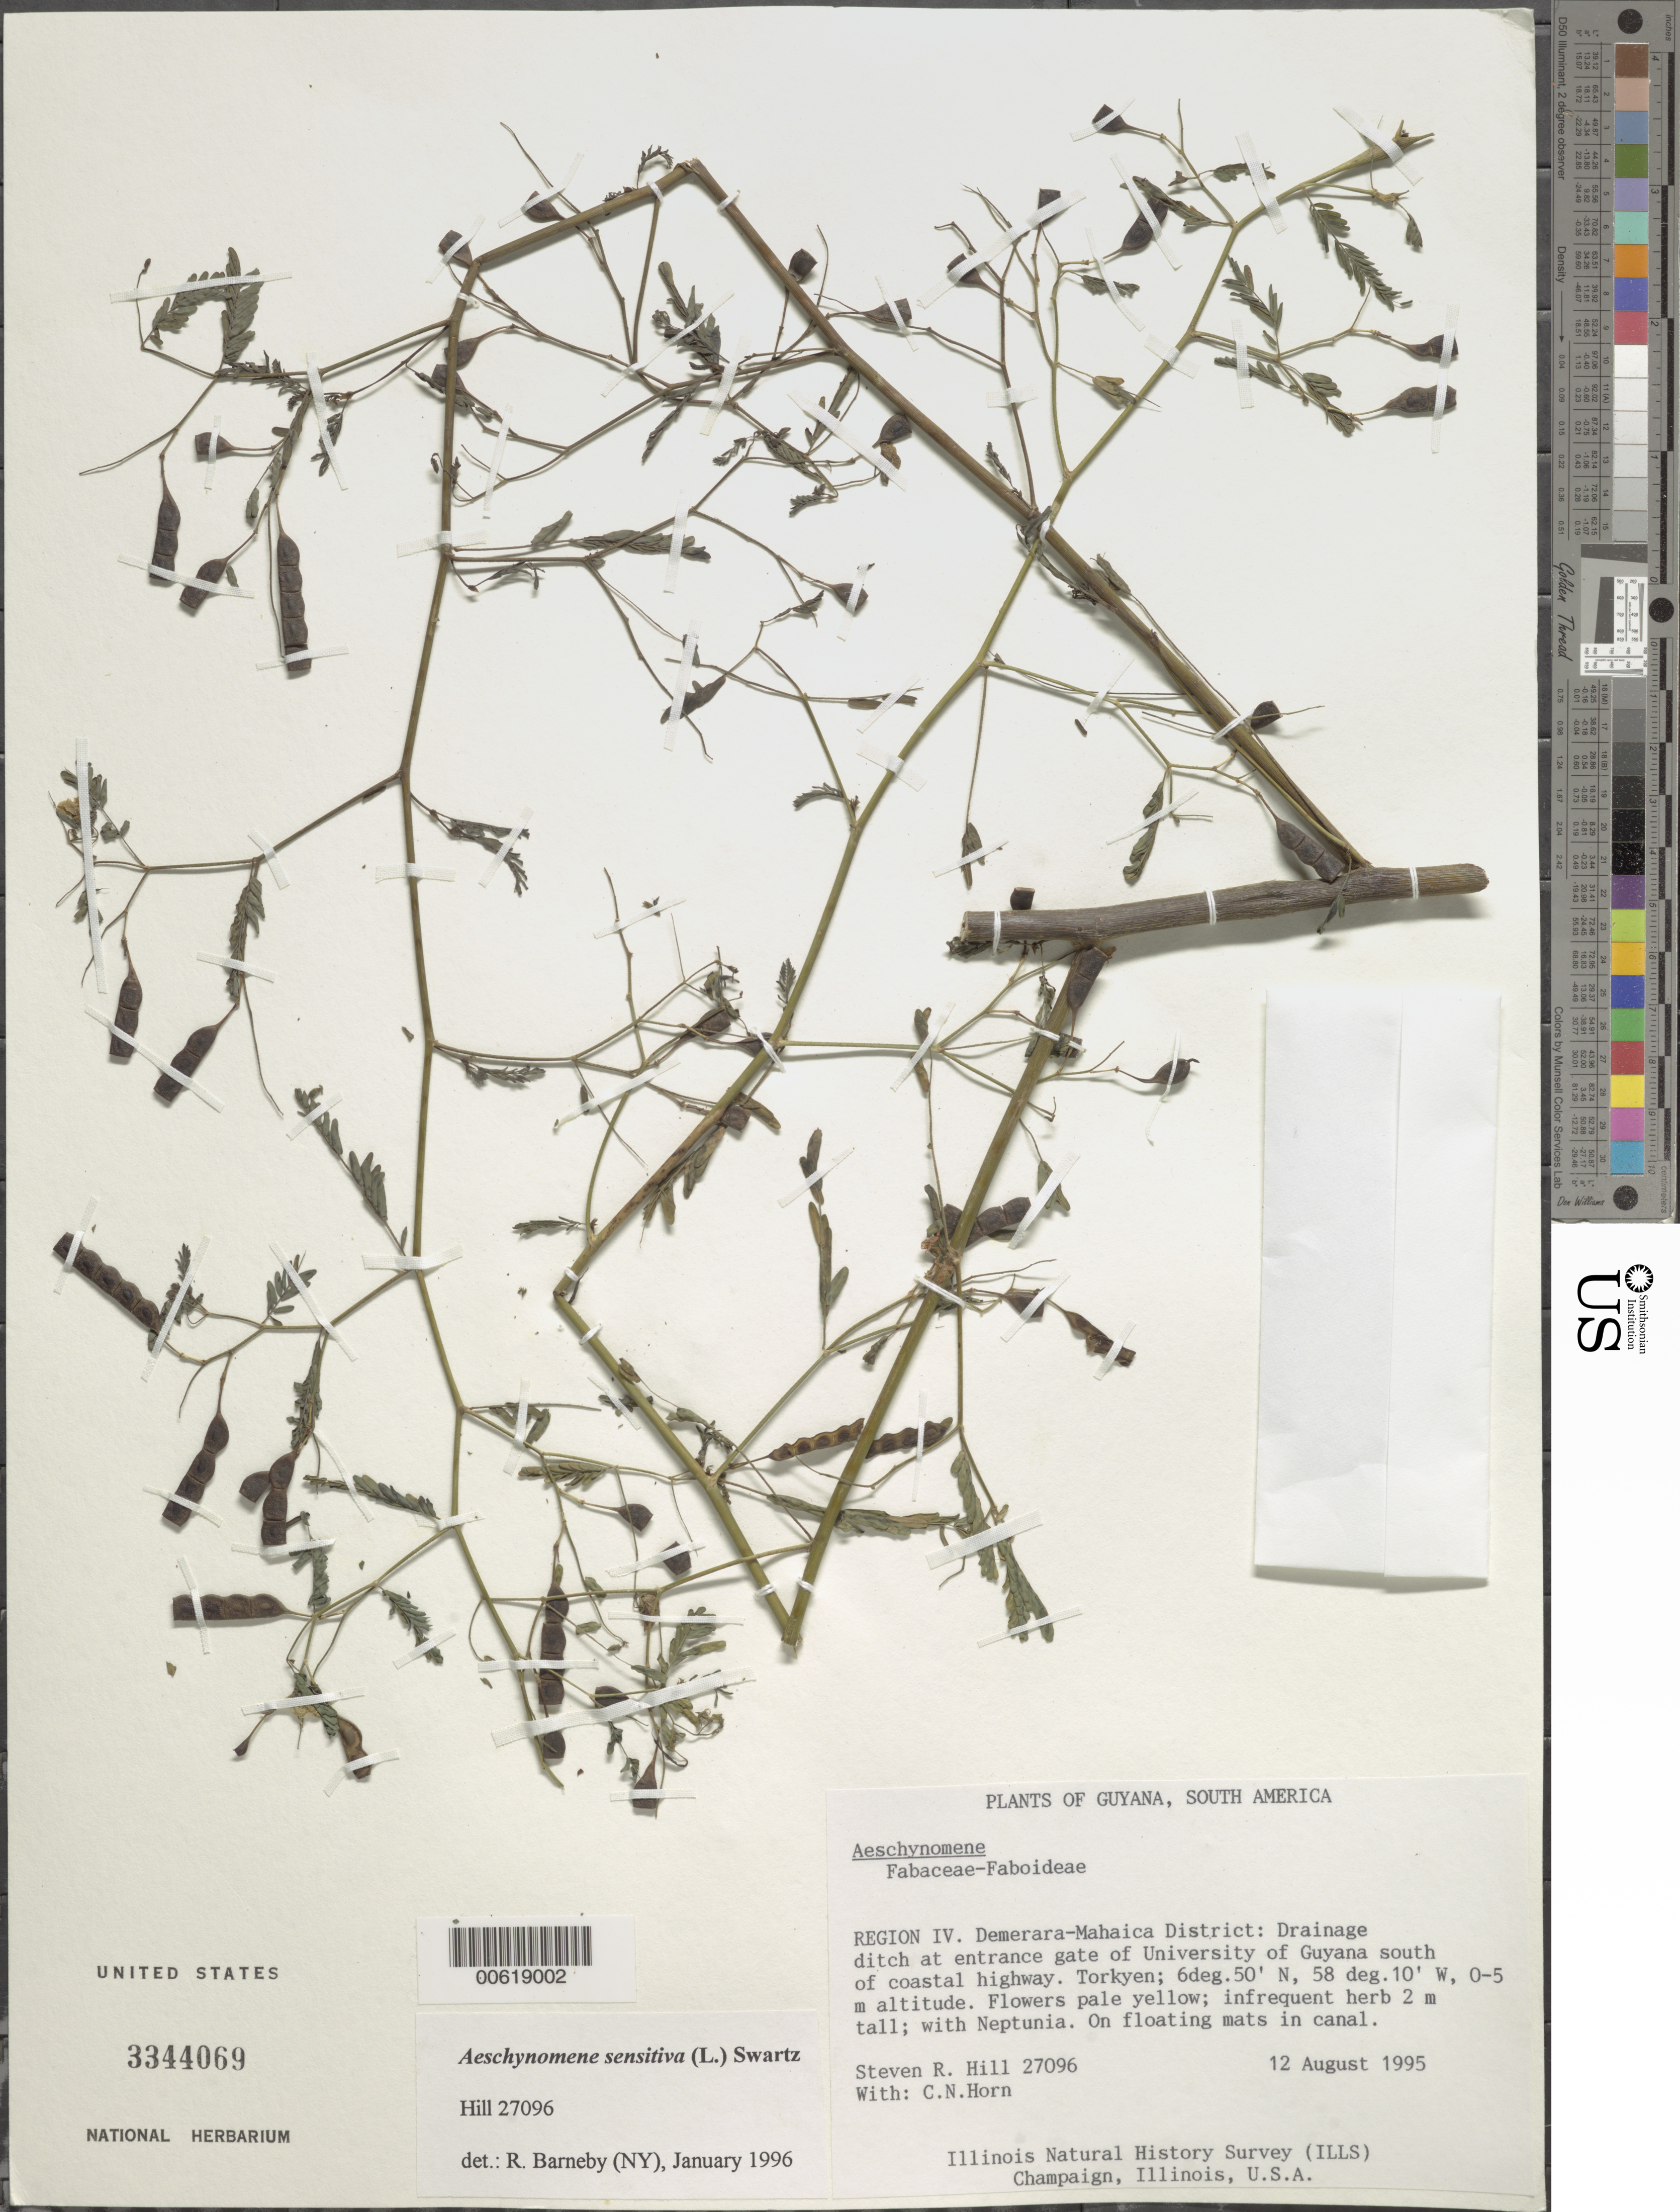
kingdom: Plantae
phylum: Tracheophyta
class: Magnoliopsida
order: Fabales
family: Fabaceae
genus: Aeschynomene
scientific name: Aeschynomene sensitiva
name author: Sw.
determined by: Barneby, Rupert C., (NY)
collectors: S. R. Hill & C. N. Horn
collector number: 27096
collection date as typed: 12-Aug-95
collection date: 1995-08-12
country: Guyana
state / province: Demerara-Mahaica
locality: Turkeyen, at entrance gate to University of Guyana, S of coastal highway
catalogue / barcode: US 3344069